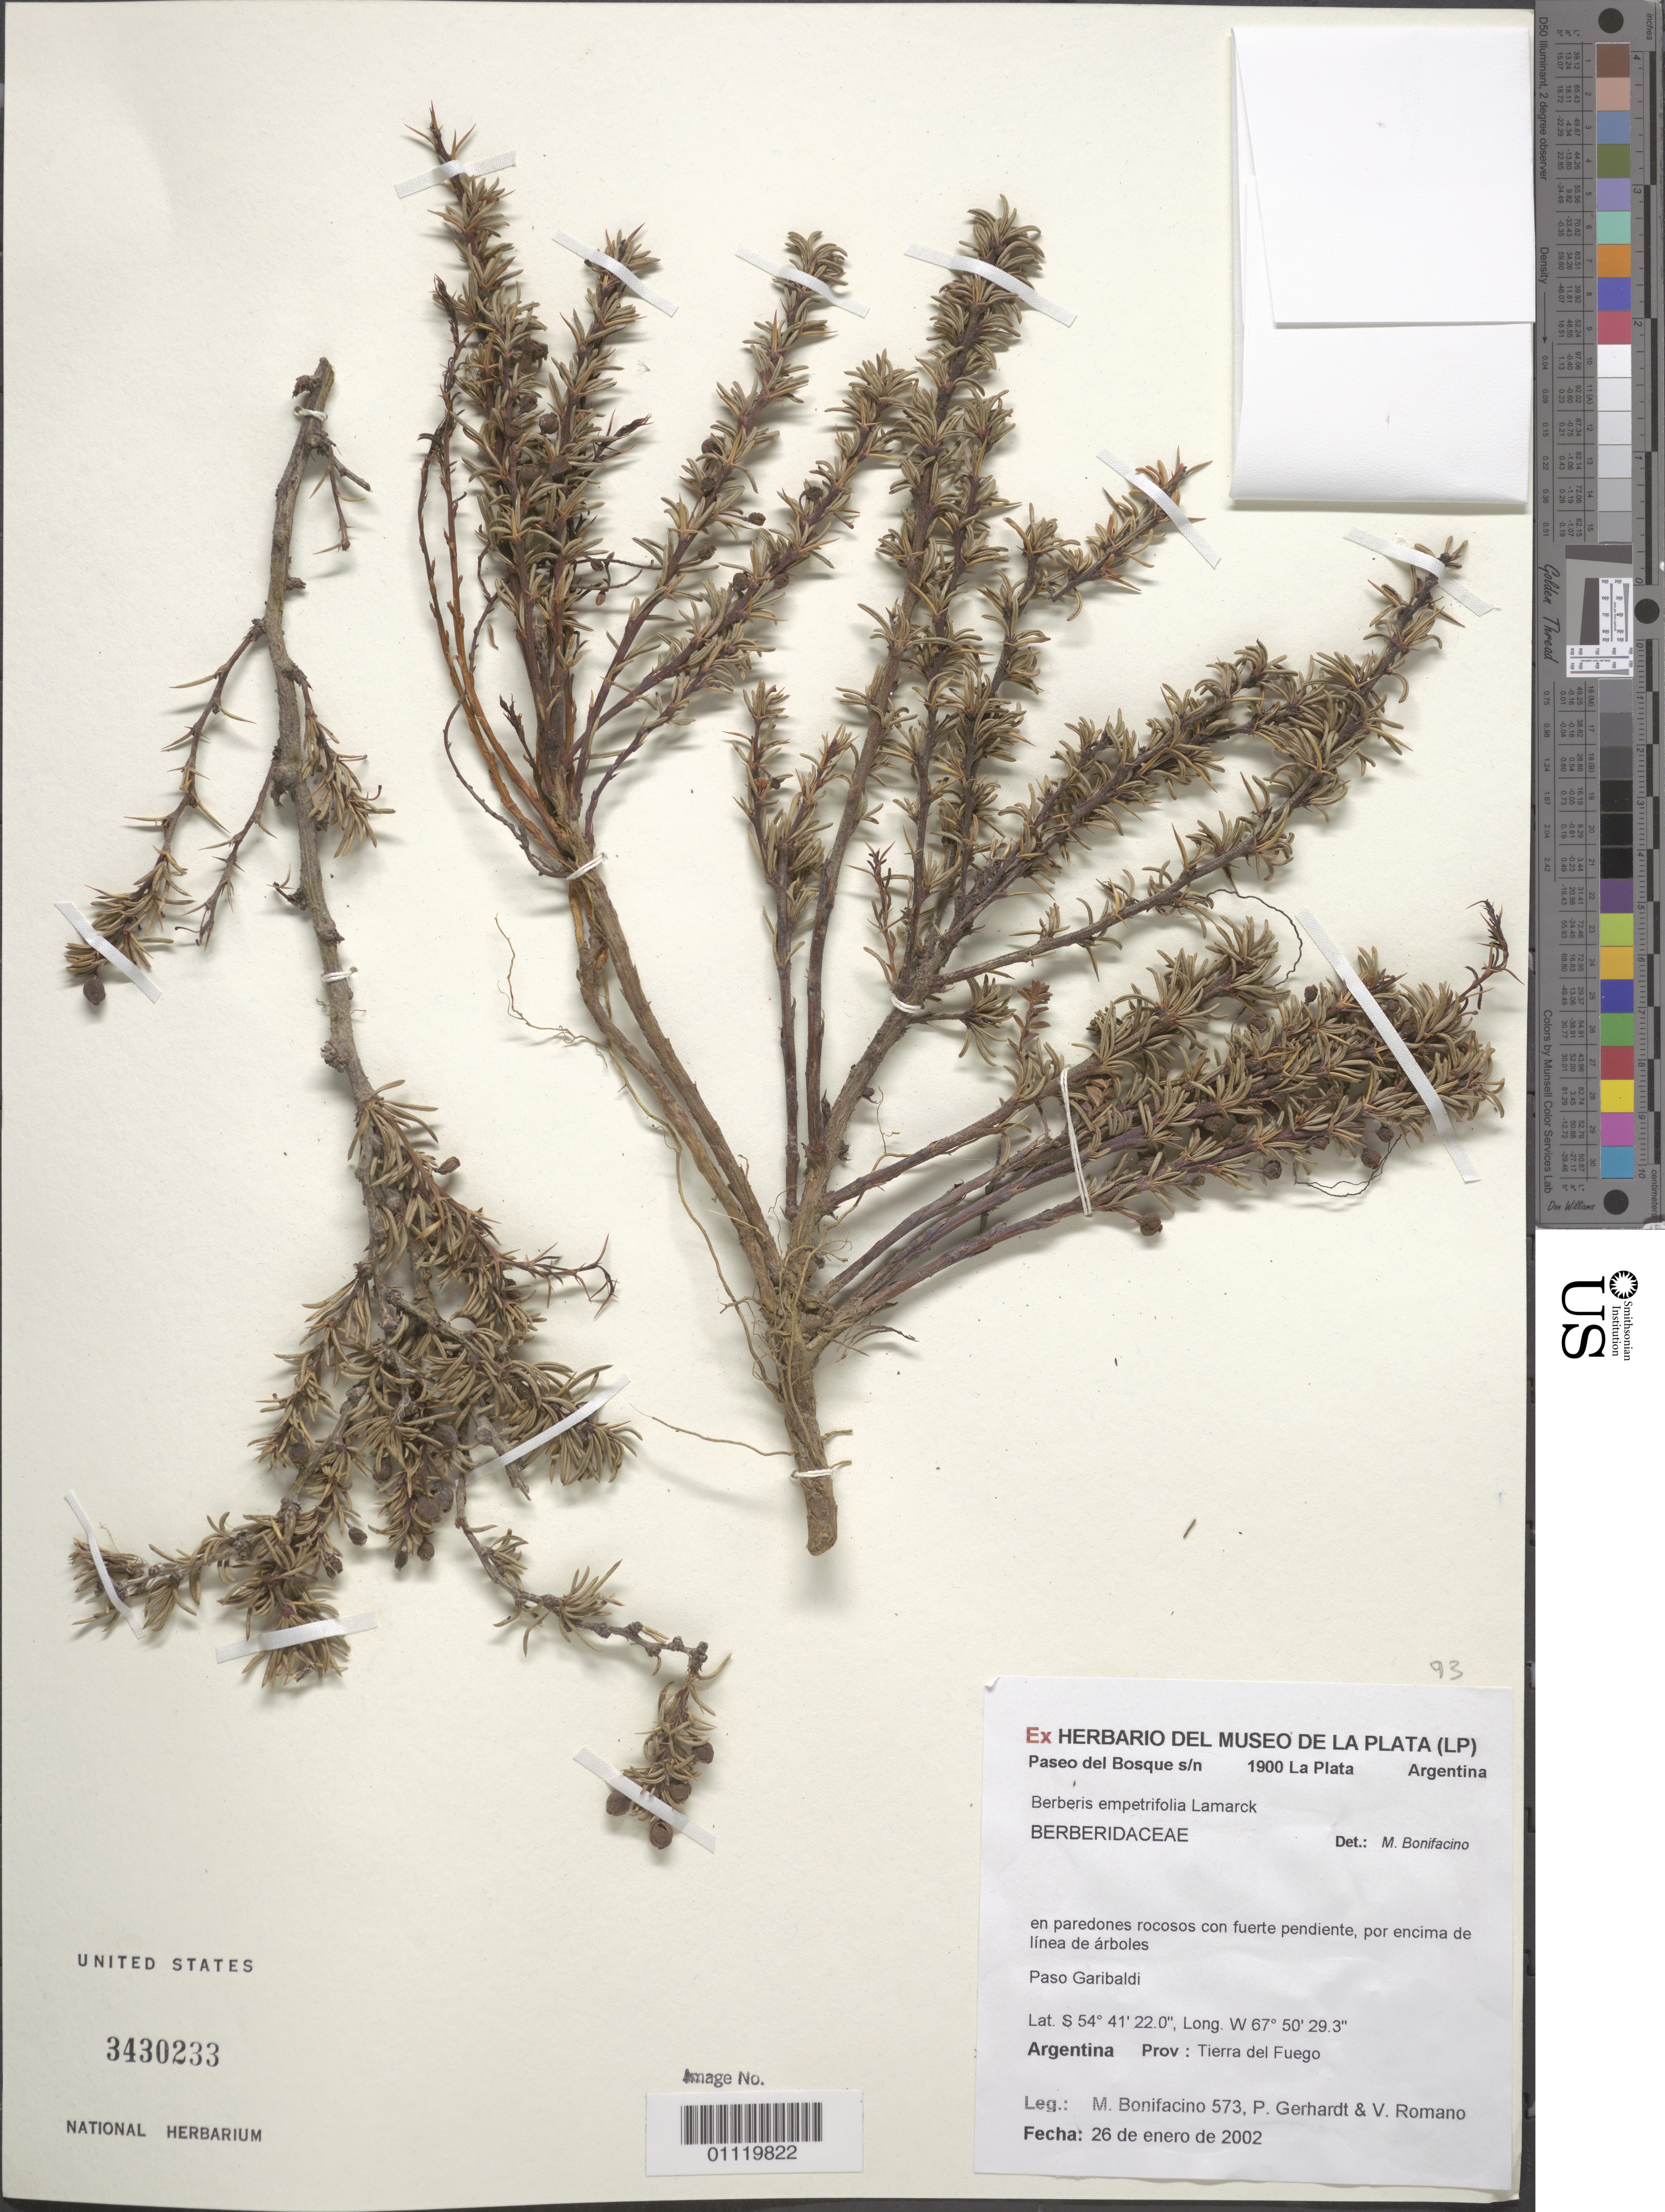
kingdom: Plantae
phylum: Tracheophyta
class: Magnoliopsida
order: Ranunculales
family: Berberidaceae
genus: Berberis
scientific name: Berberis empetrifolia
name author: Lam.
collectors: M. Bonifacino, P. Gerhardt & V. Romano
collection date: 2002-01-26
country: Argentina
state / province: Tierra del Fuego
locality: Paso Garibaldi. In rocky, steep slopes above the tree lines.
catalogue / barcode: US 3430233